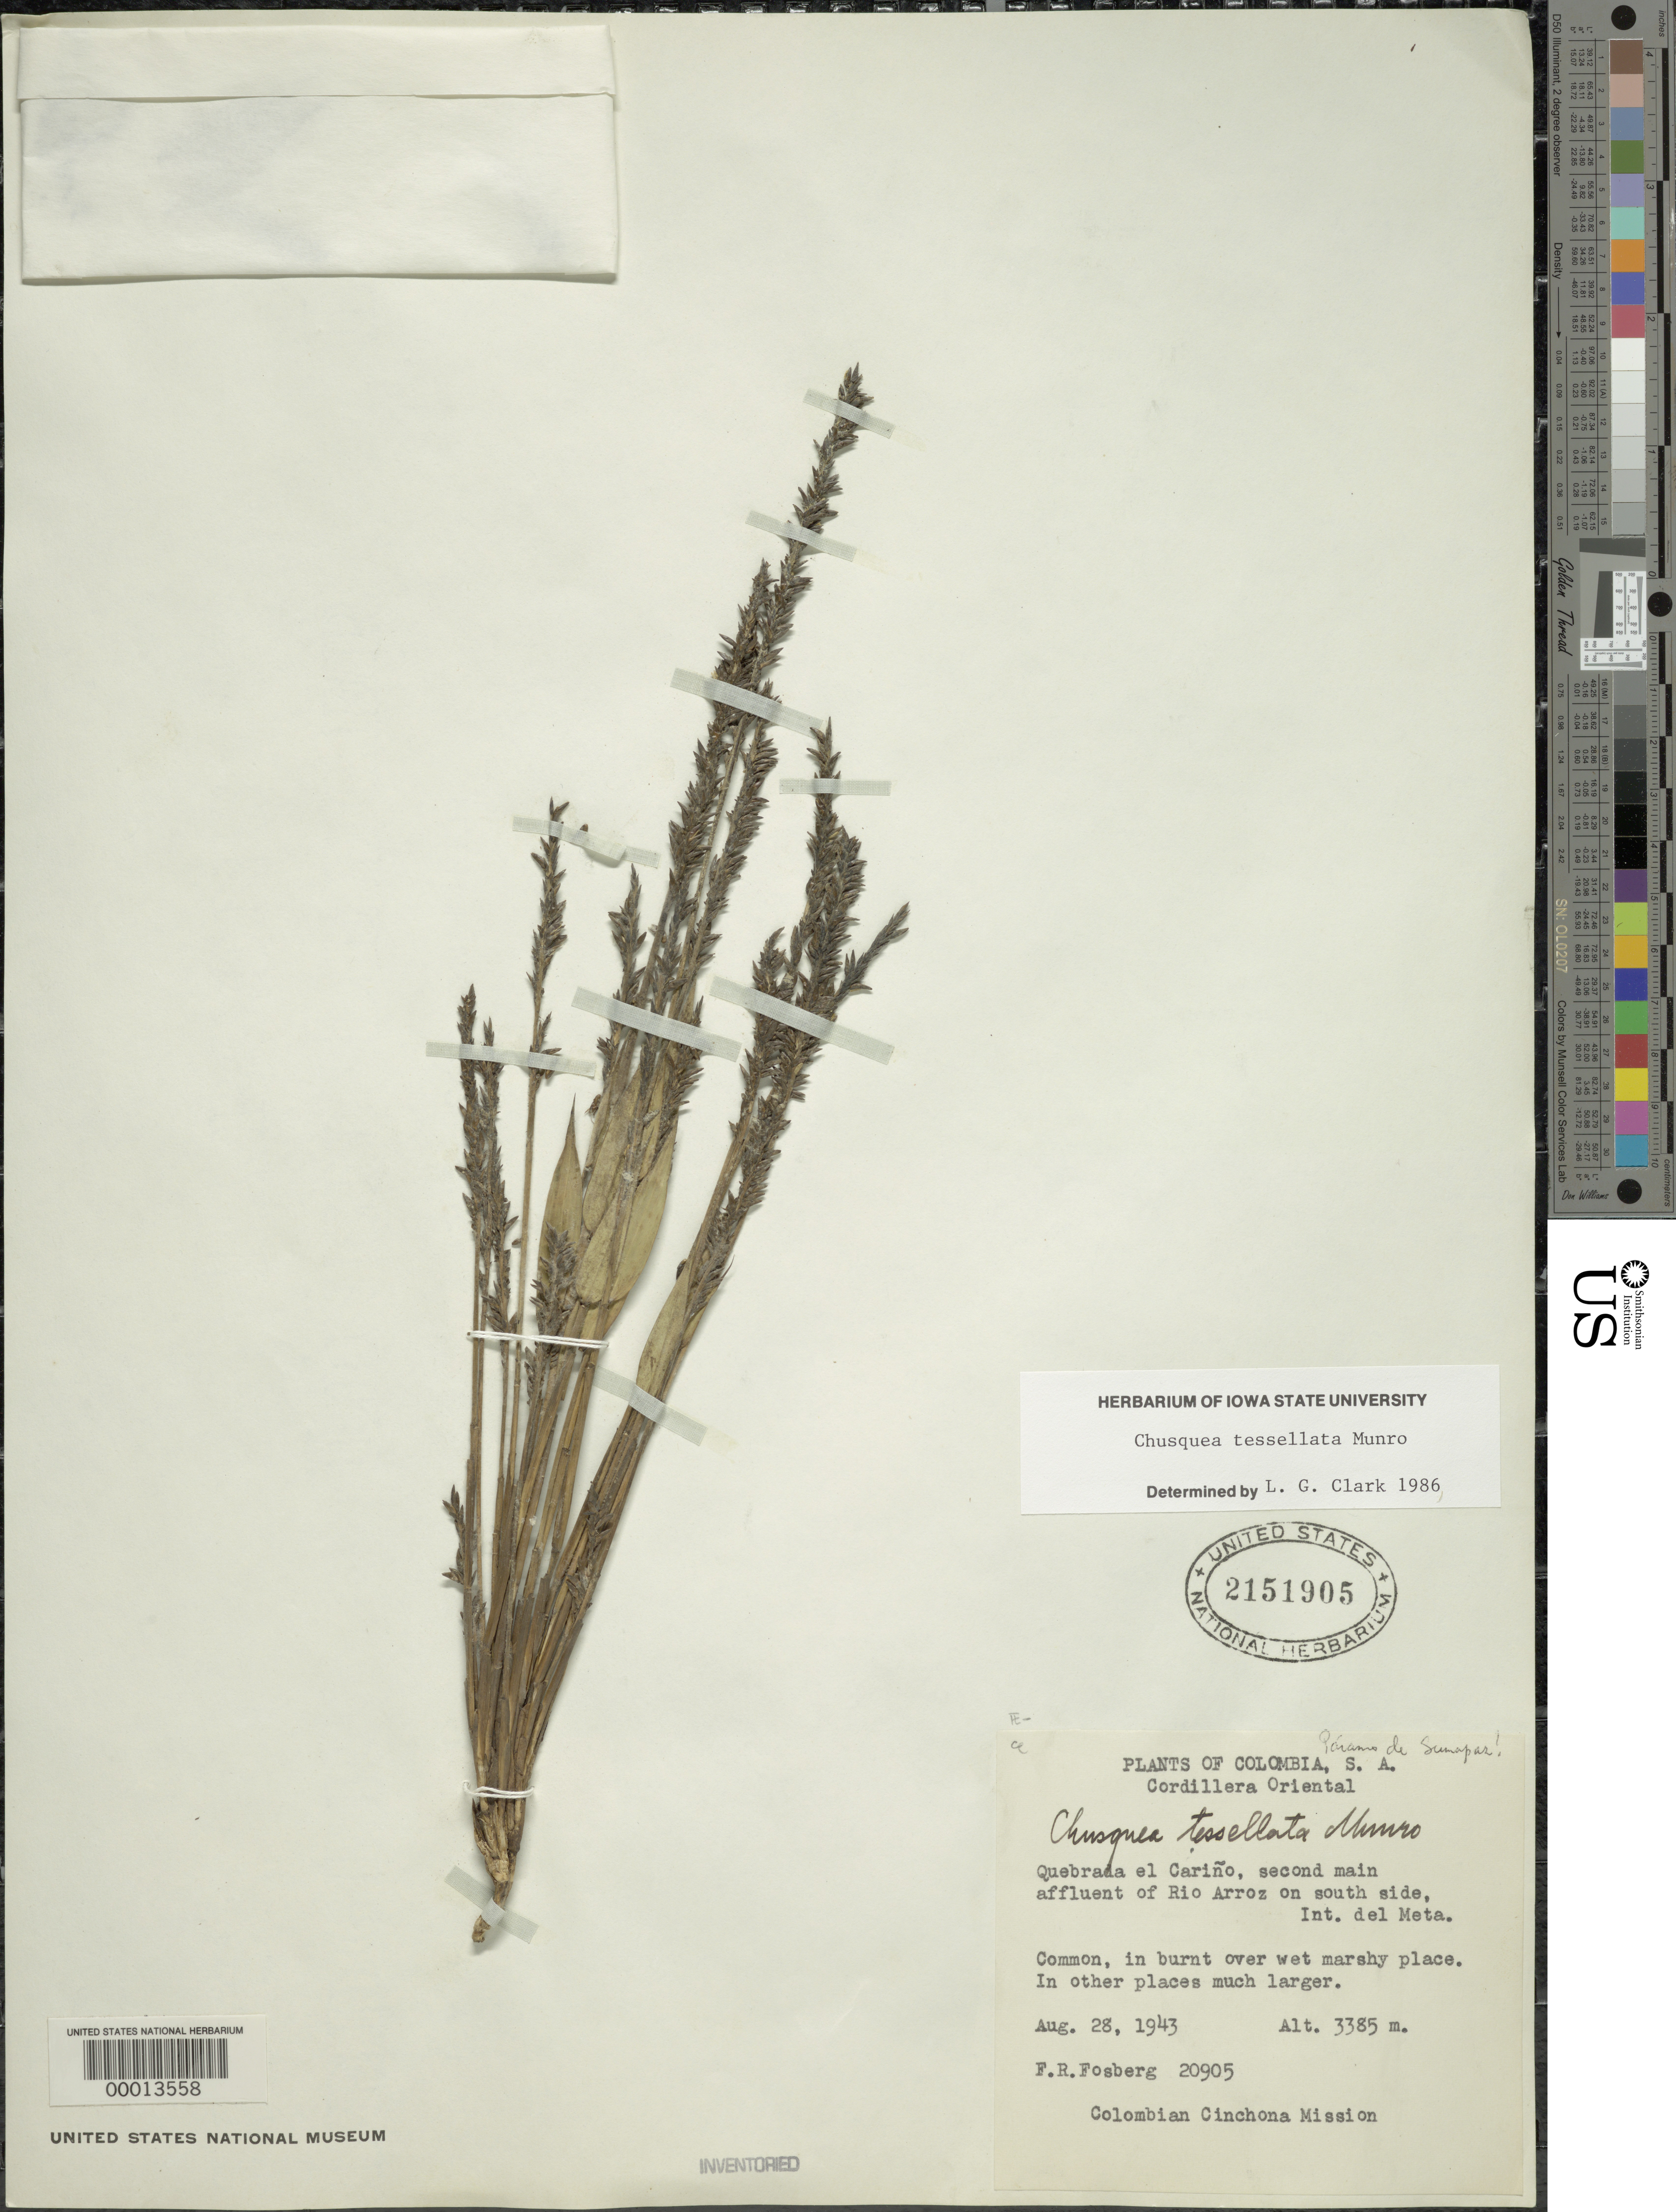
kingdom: Plantae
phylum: Tracheophyta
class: Liliopsida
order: Poales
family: Poaceae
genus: Chusquea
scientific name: Chusquea tessellata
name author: Munro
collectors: F. R. Fosberg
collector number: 20905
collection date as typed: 28 Aug 1943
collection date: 1943-08-28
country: Colombia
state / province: Meta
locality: Quebrada el Carino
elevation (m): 3385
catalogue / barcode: US 2151905